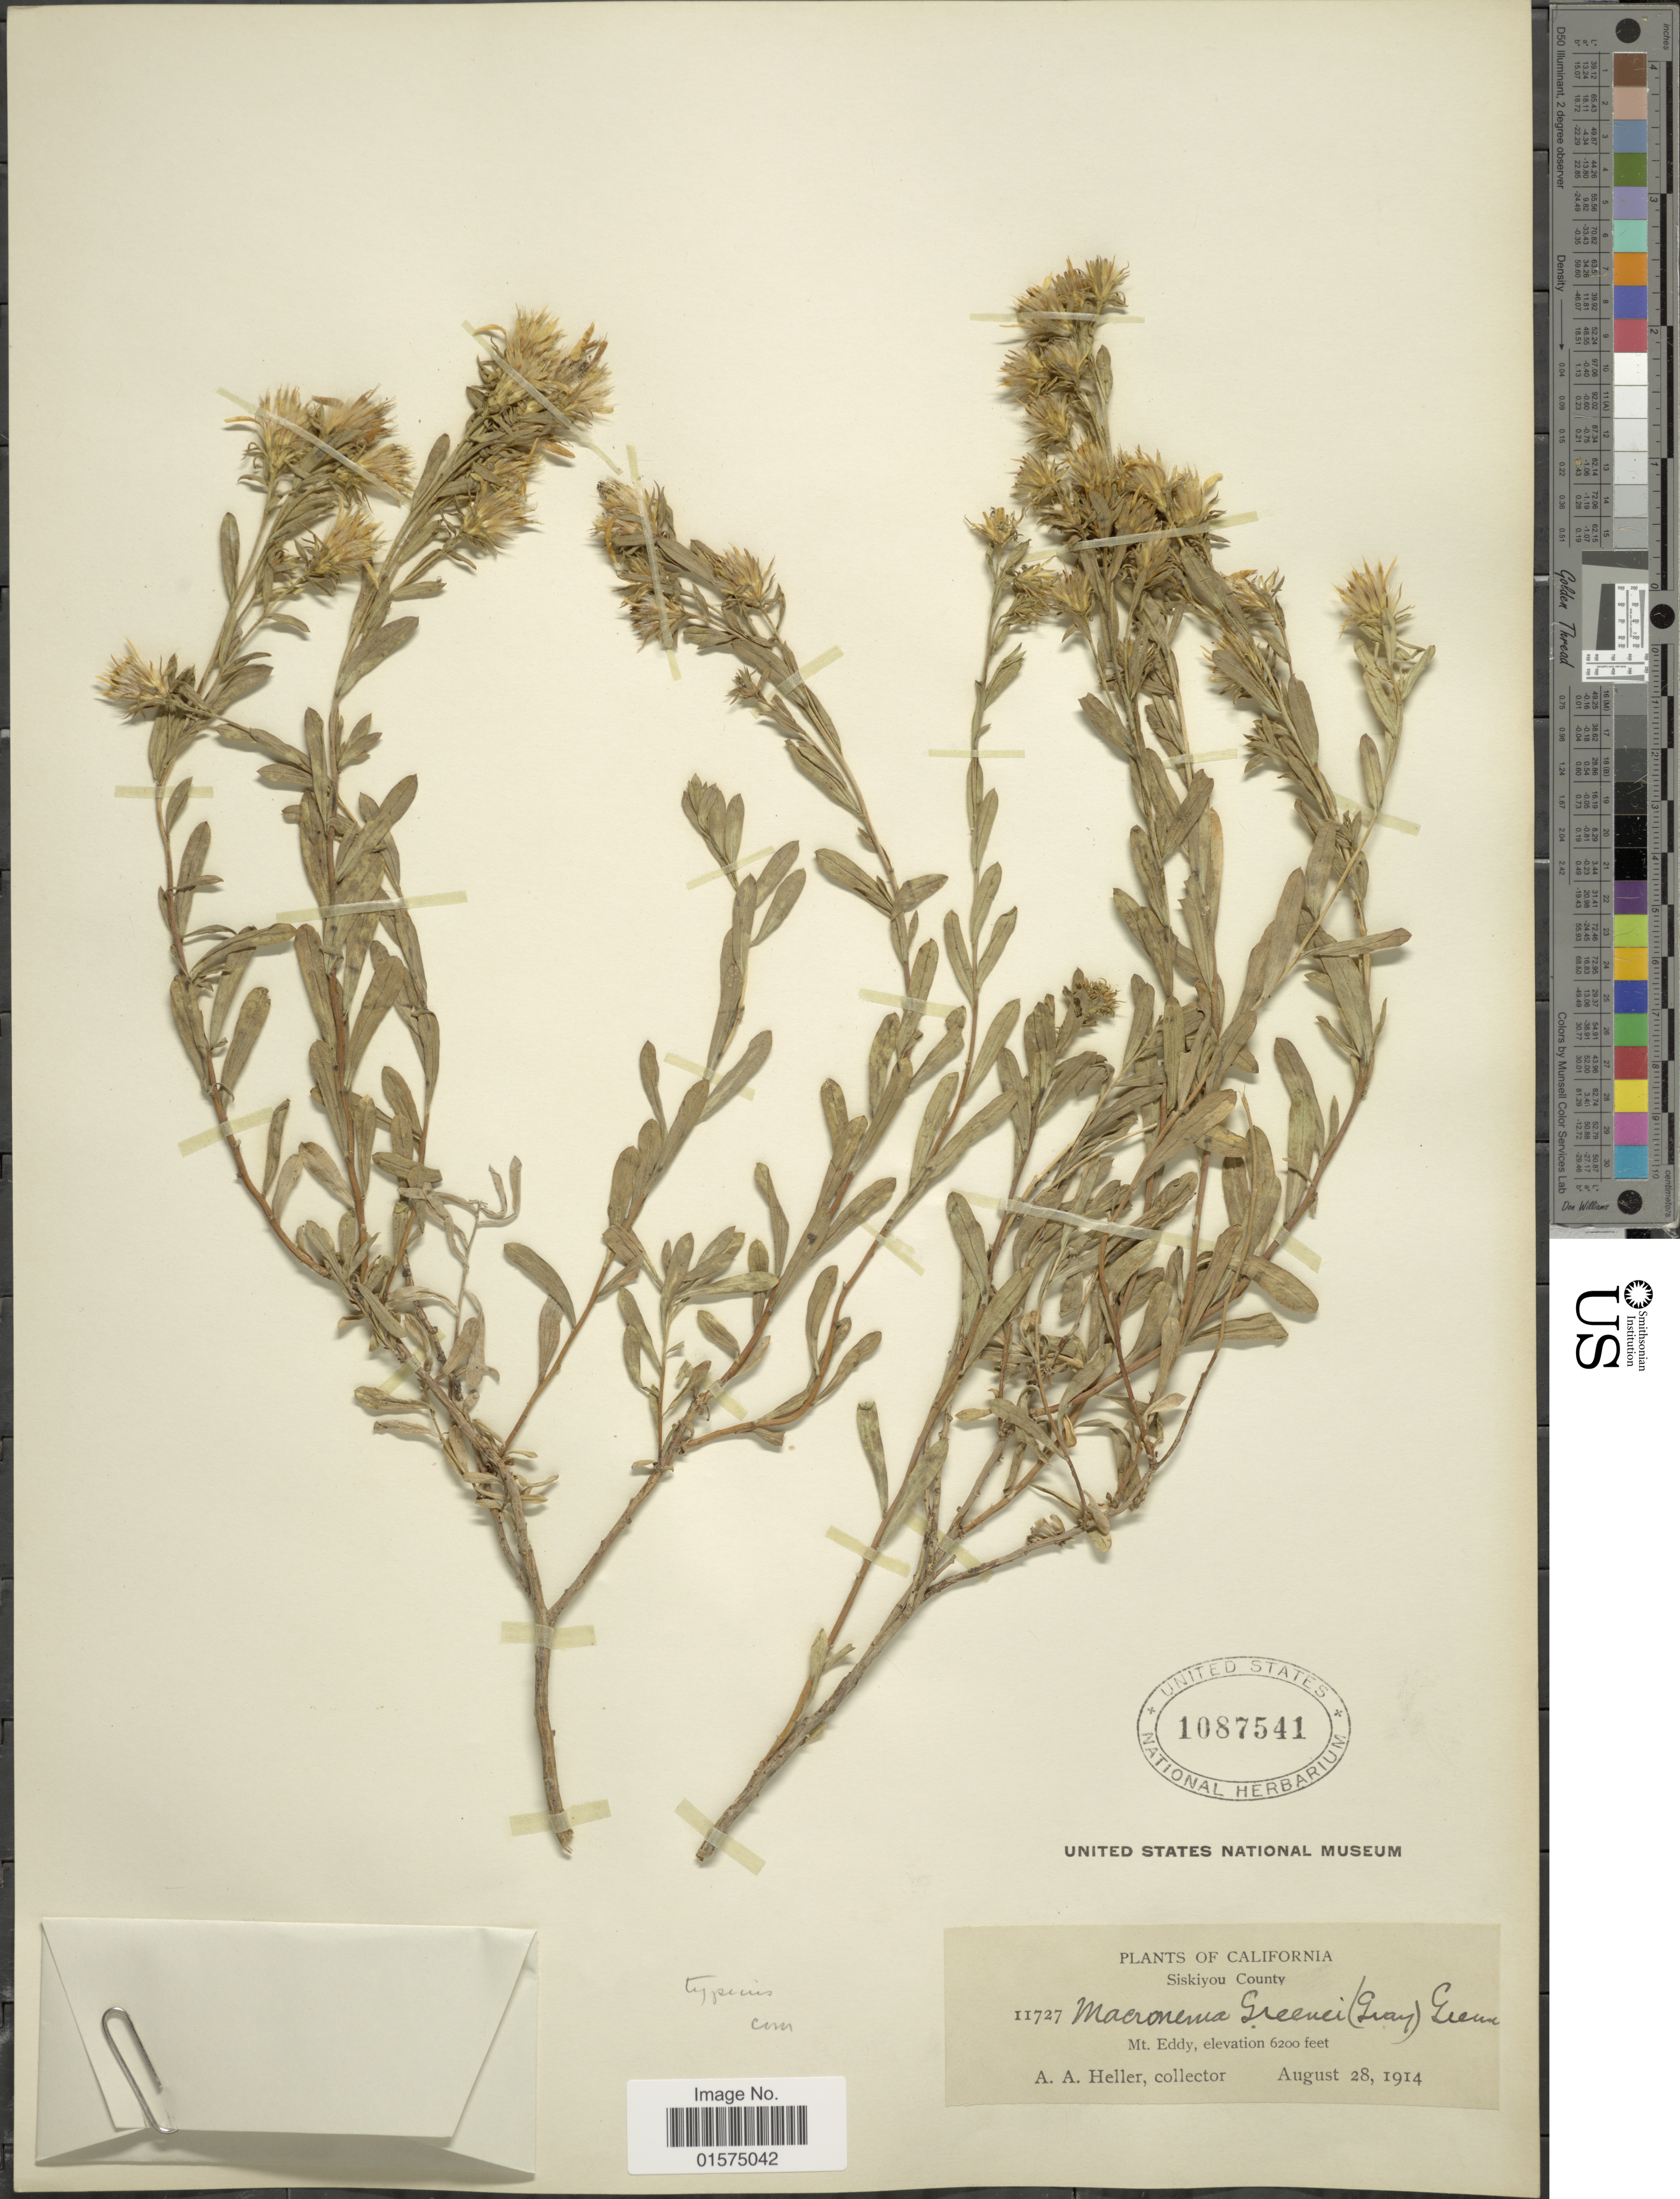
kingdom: Plantae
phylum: Tracheophyta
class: Magnoliopsida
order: Asterales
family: Asteraceae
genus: Ericameria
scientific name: Ericameria greenei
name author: (A. Gray) G.L. Nesom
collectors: A. A. Heller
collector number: II727*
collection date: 1914-08-28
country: United States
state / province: California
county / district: Siskiyou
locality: Siskiyou County. Mt. Eddy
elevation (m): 1890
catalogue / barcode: US 1087541